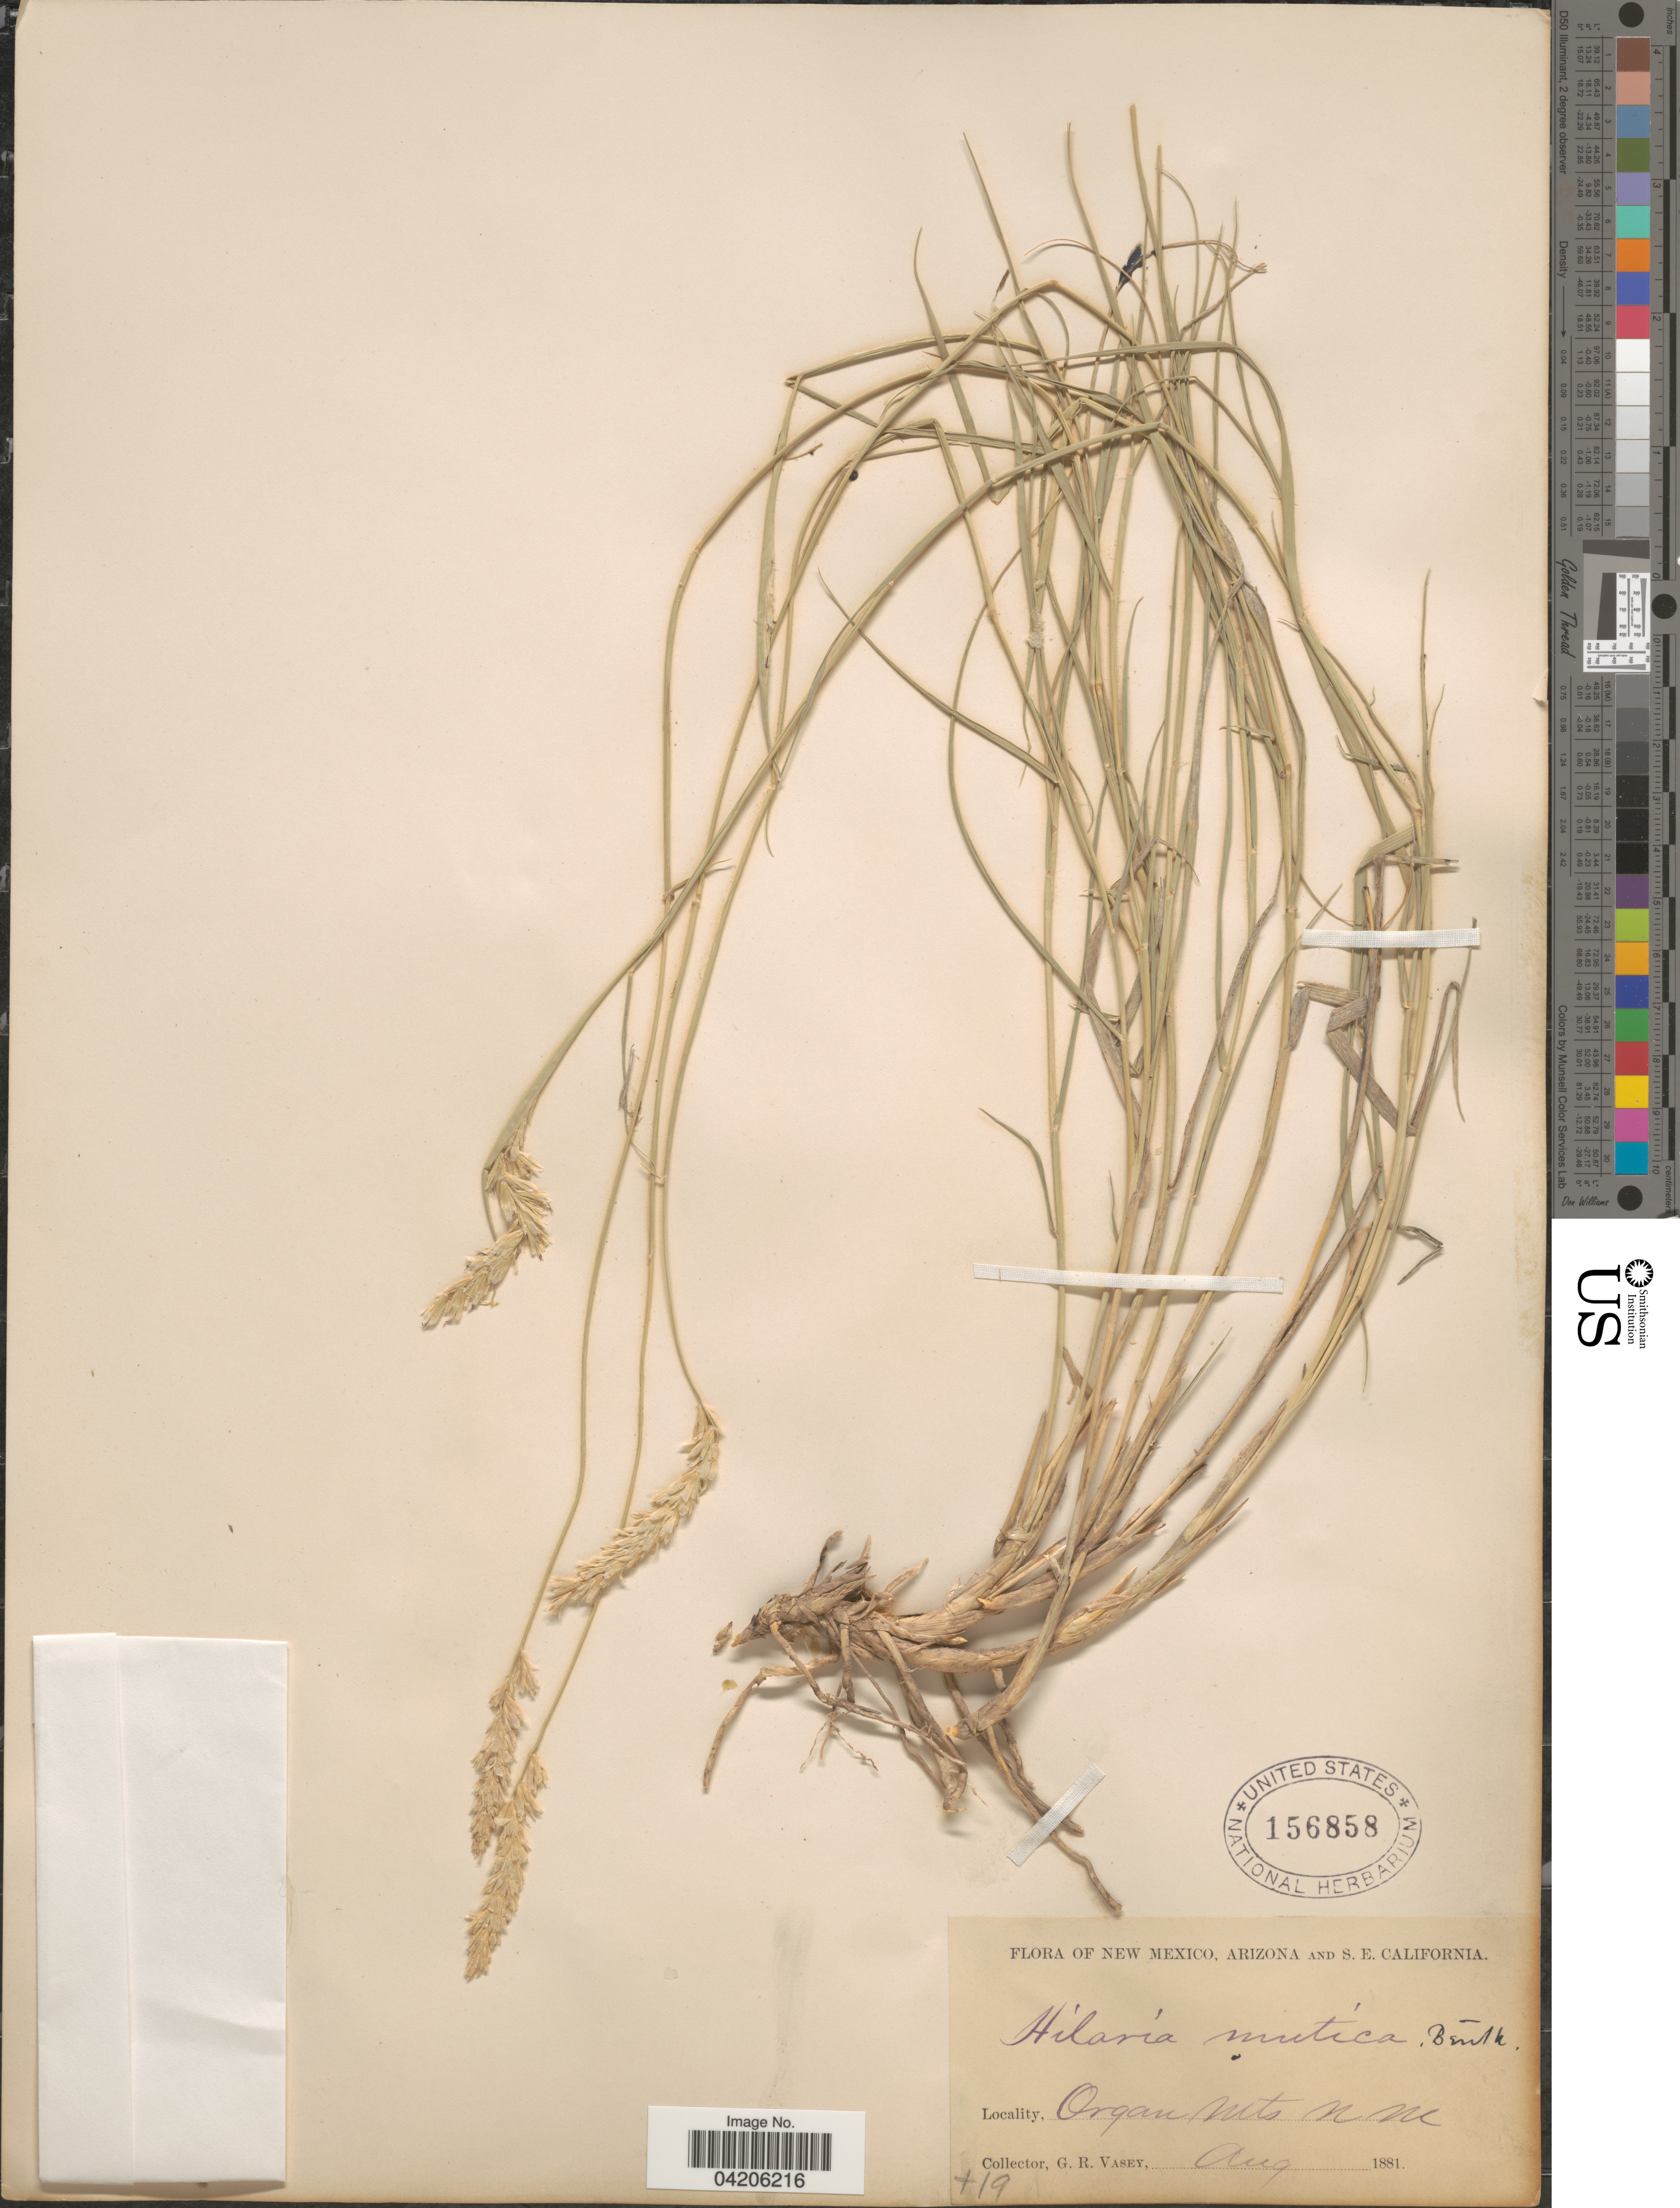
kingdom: Plantae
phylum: Tracheophyta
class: Liliopsida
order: Poales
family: Poaceae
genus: Hilaria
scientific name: Hilaria mutica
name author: (Buckley) Benth.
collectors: G. R. Vasey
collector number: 419*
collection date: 1881-08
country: United States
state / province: New Mexico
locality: Organ Mts.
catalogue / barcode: US 156858